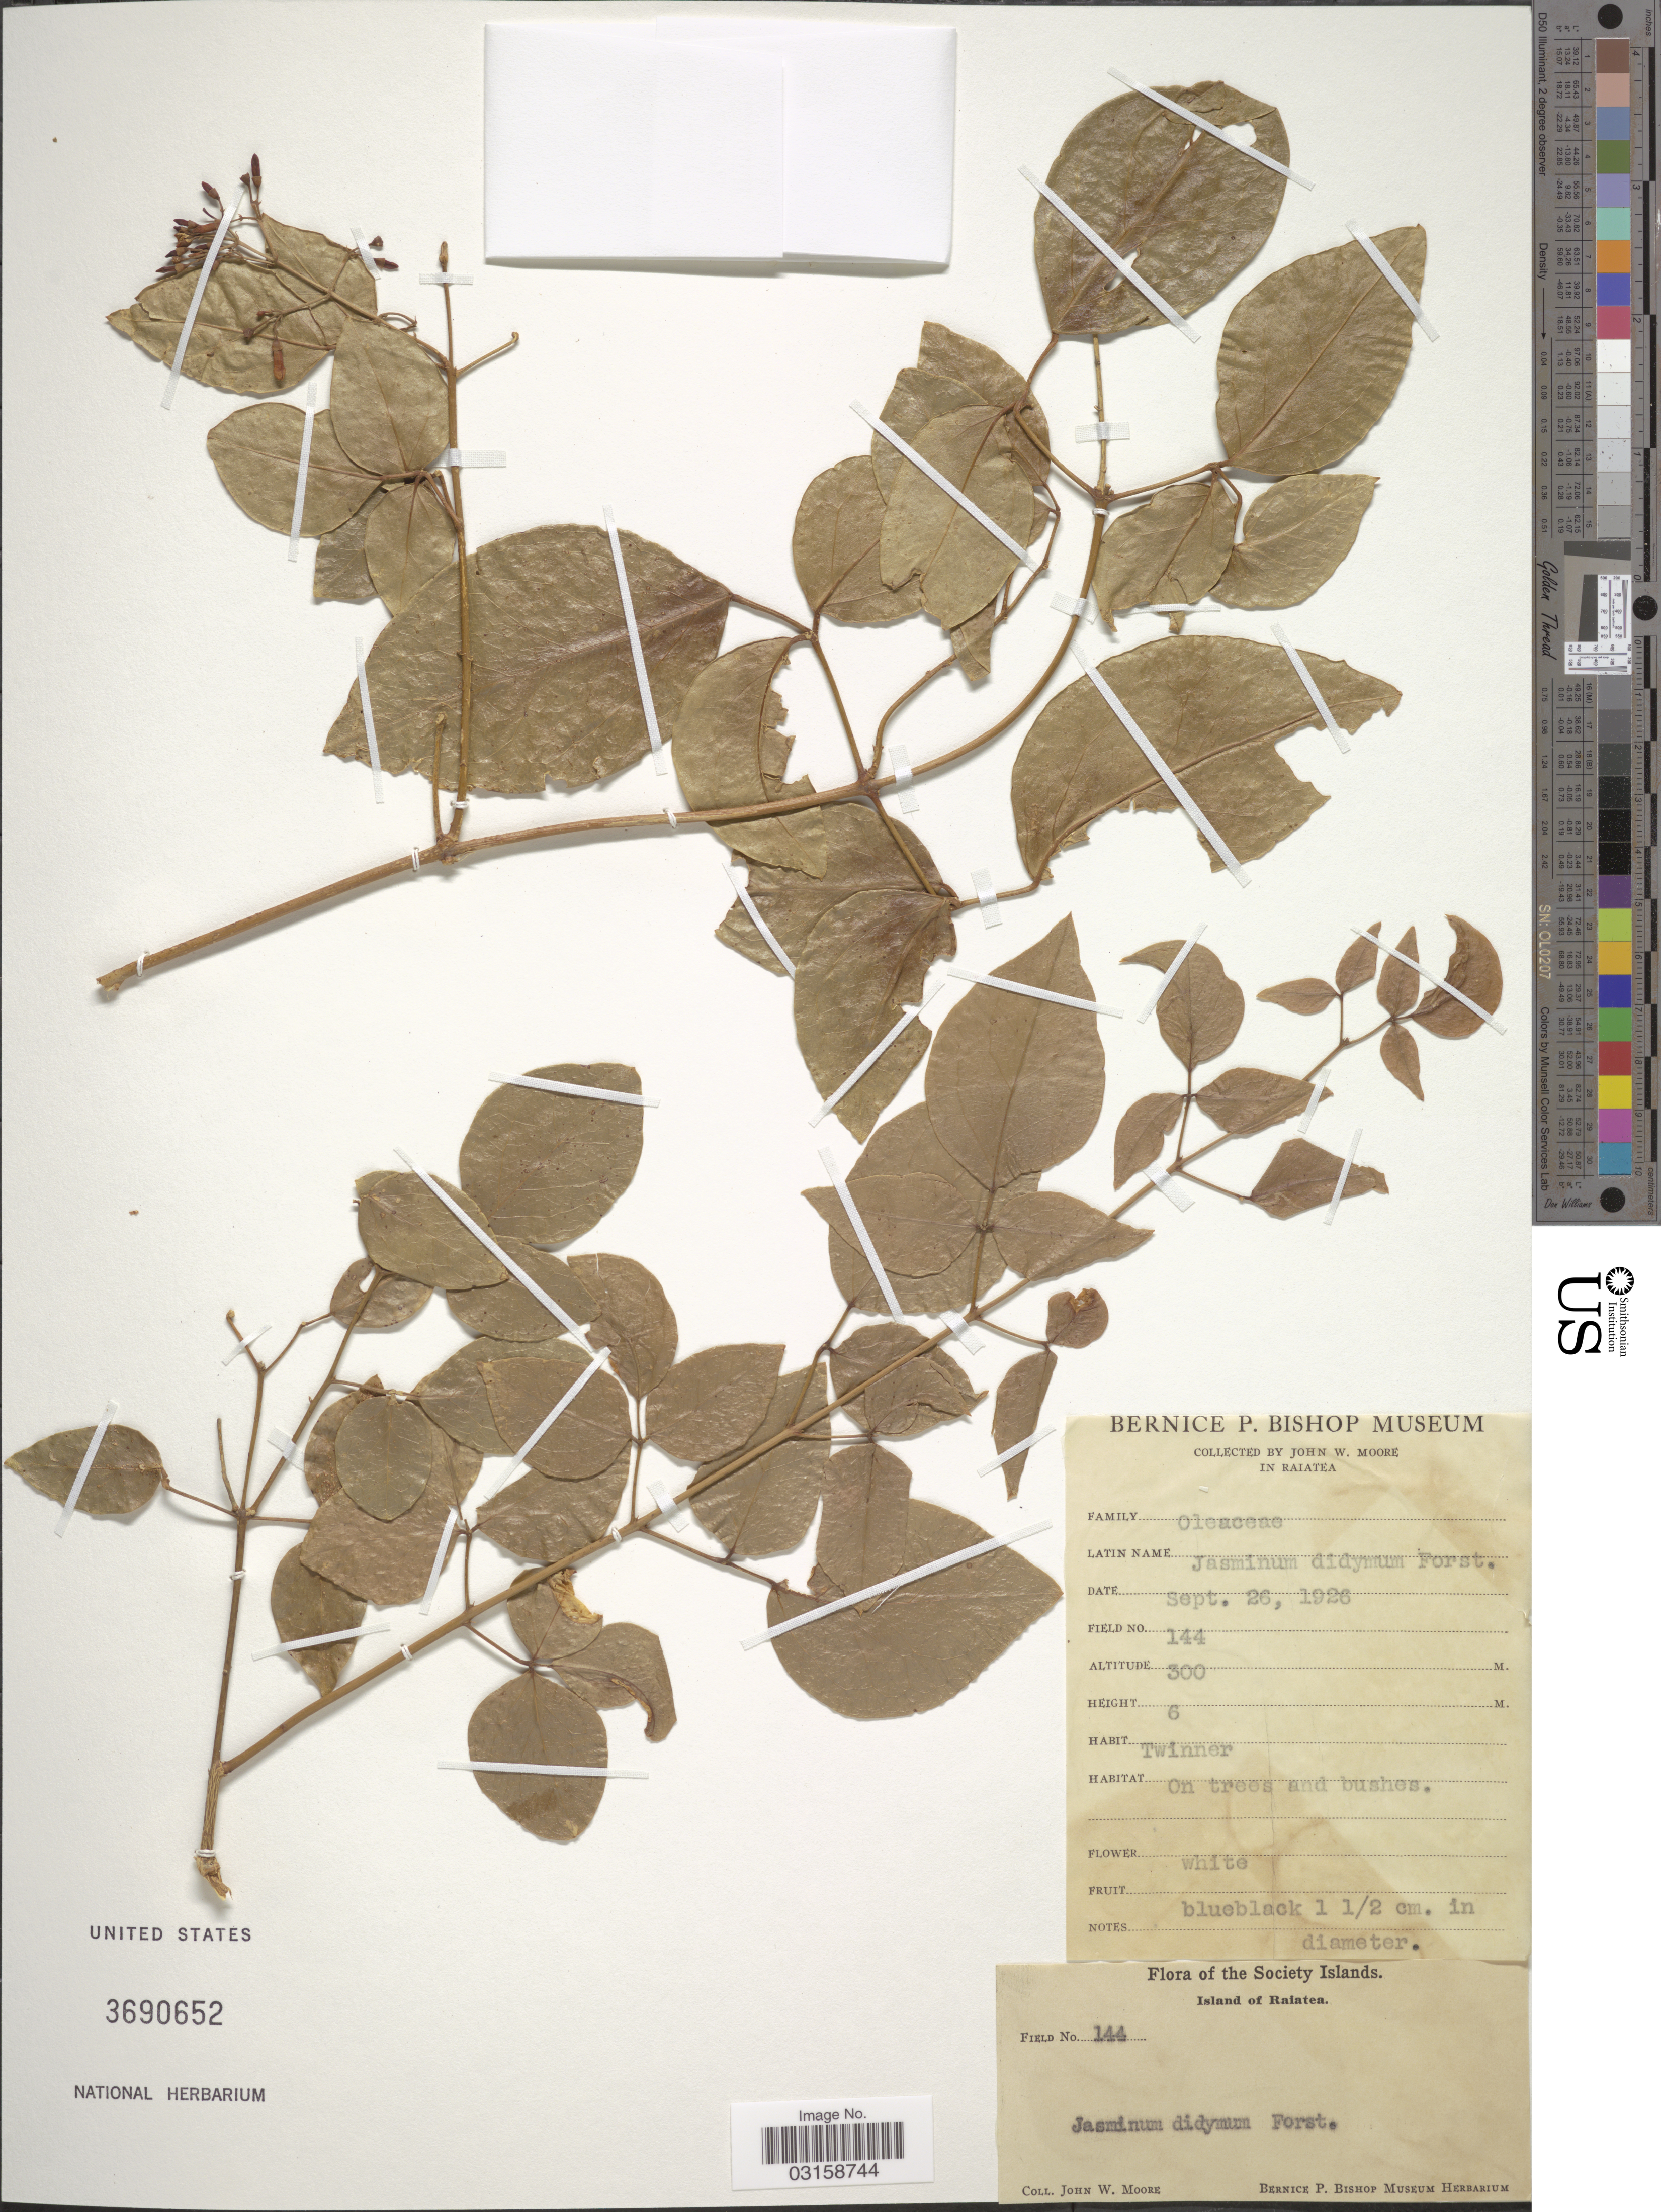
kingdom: Plantae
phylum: Tracheophyta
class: Magnoliopsida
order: Lamiales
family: Oleaceae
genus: Jasminum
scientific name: Jasminum didymum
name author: G. Forst.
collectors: J. Moore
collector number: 144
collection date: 1926-09-26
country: French Polynesia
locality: Society Islands. Island of Raiatea. Twinner.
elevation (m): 300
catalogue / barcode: US 2690652